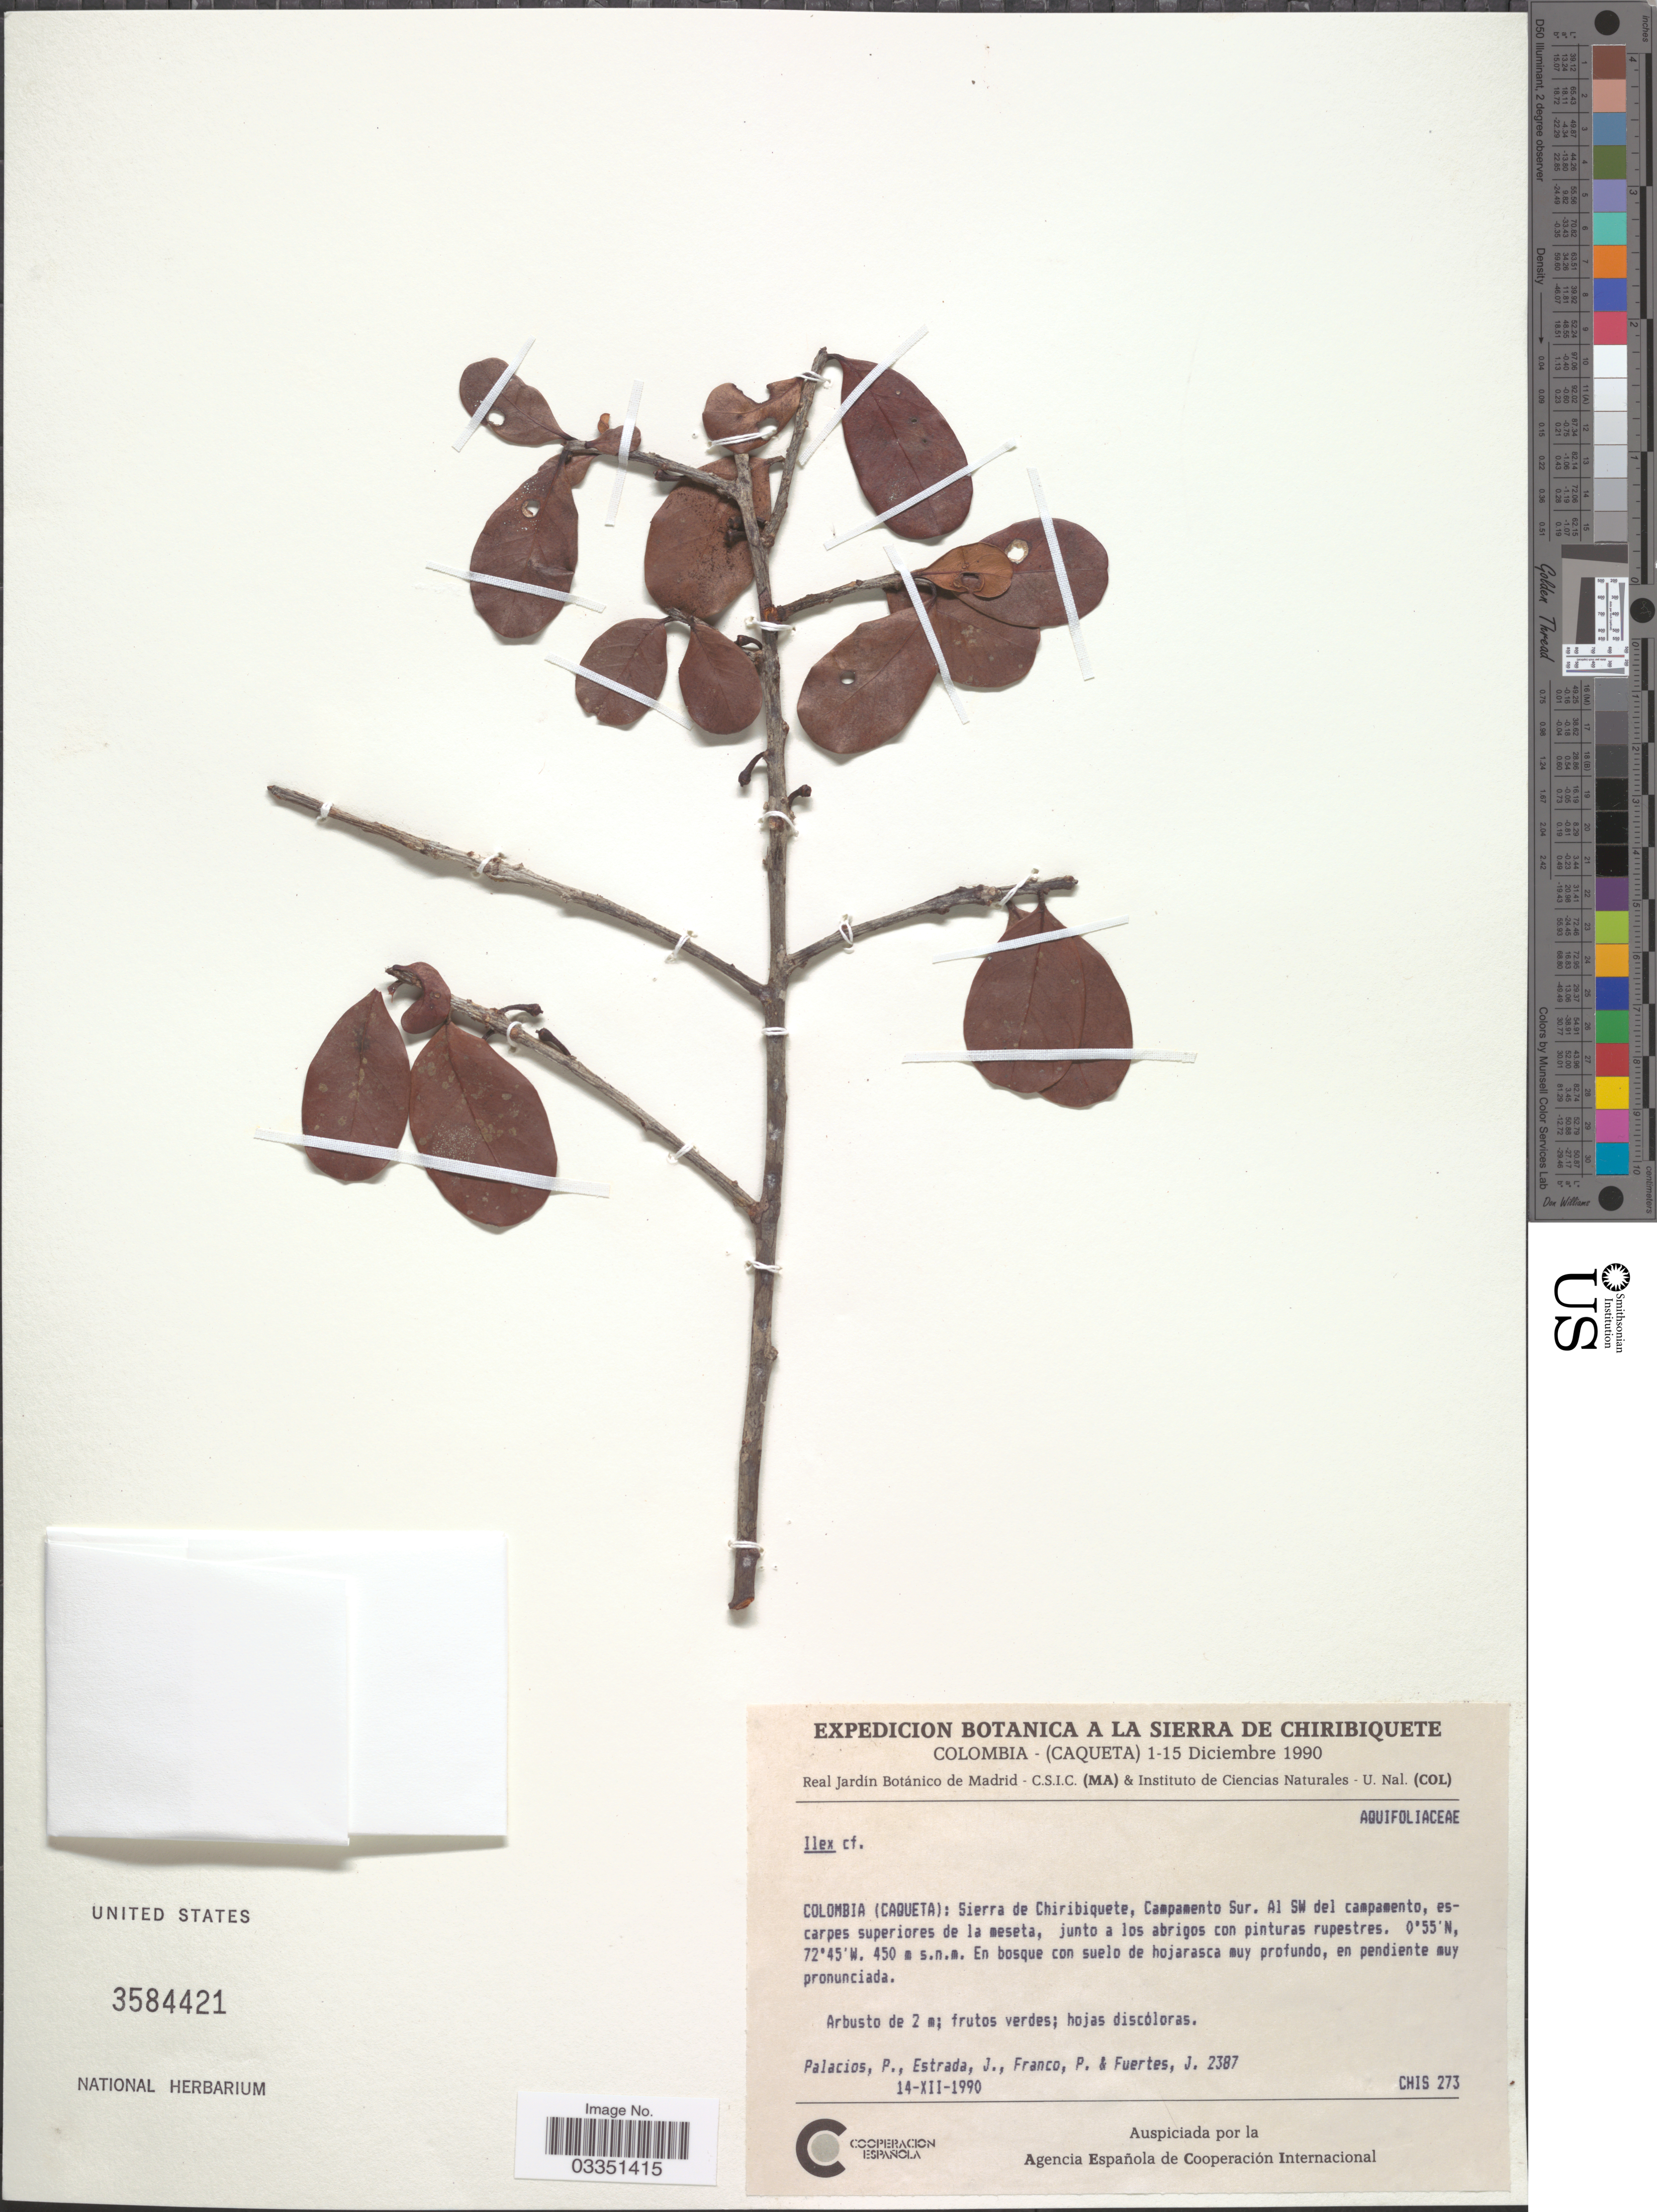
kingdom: Plantae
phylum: Tracheophyta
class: Magnoliopsida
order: Aquifoliales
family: Aquifoliaceae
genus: Ilex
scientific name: Ilex sp.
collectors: P. Palacios, J. Estrada, P. Franco & J. Fuertes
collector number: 2387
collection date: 1990-12-14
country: Colombia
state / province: Caquetá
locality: Sierra de Chiribiquete, Campamento Sur. Al SW del campamento, escarpes superiores de la meseta, junto a los abrigos con pinturas rupestres.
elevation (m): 450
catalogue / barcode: US 3584421